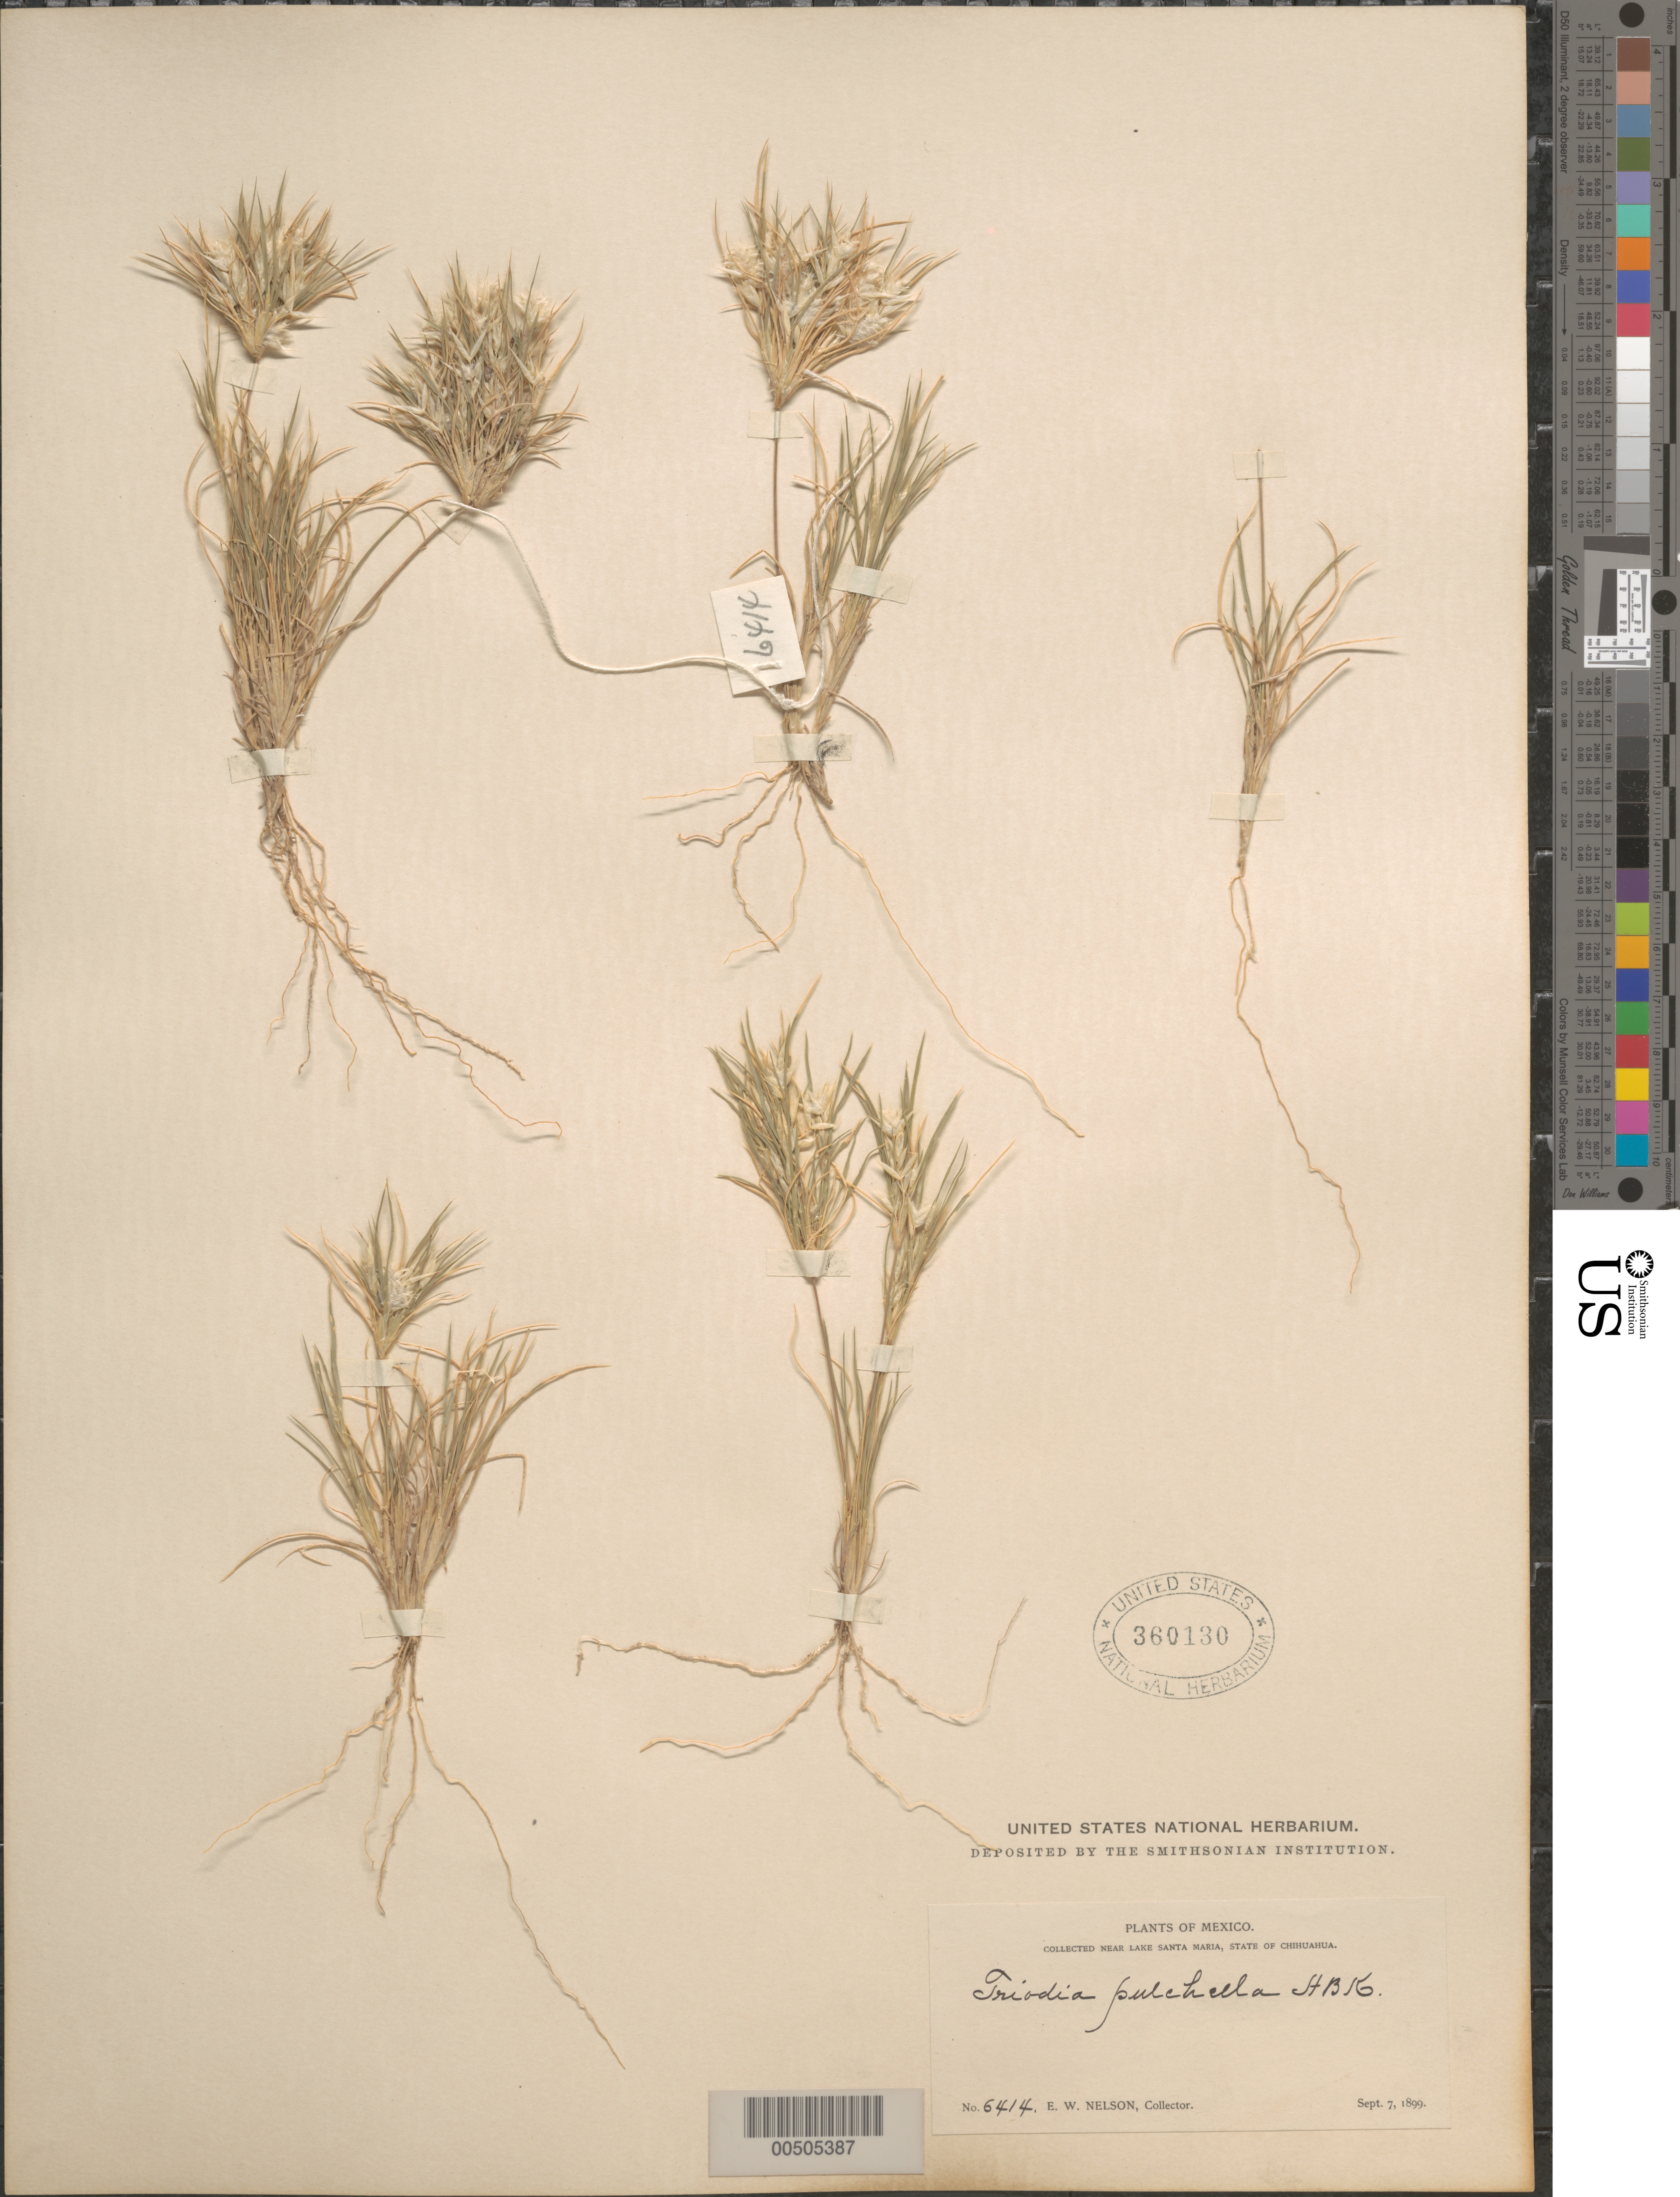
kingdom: Plantae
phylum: Tracheophyta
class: Liliopsida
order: Poales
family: Poaceae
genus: Erioneuron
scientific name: Erioneuron pulchellum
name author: (Kunth) Tateoka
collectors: E. W. Nelson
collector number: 6414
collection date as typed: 7 Sep 1899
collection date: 1899-09-07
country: Mexico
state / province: Chihuahua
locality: Near Lake Santa Maria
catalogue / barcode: US 360130